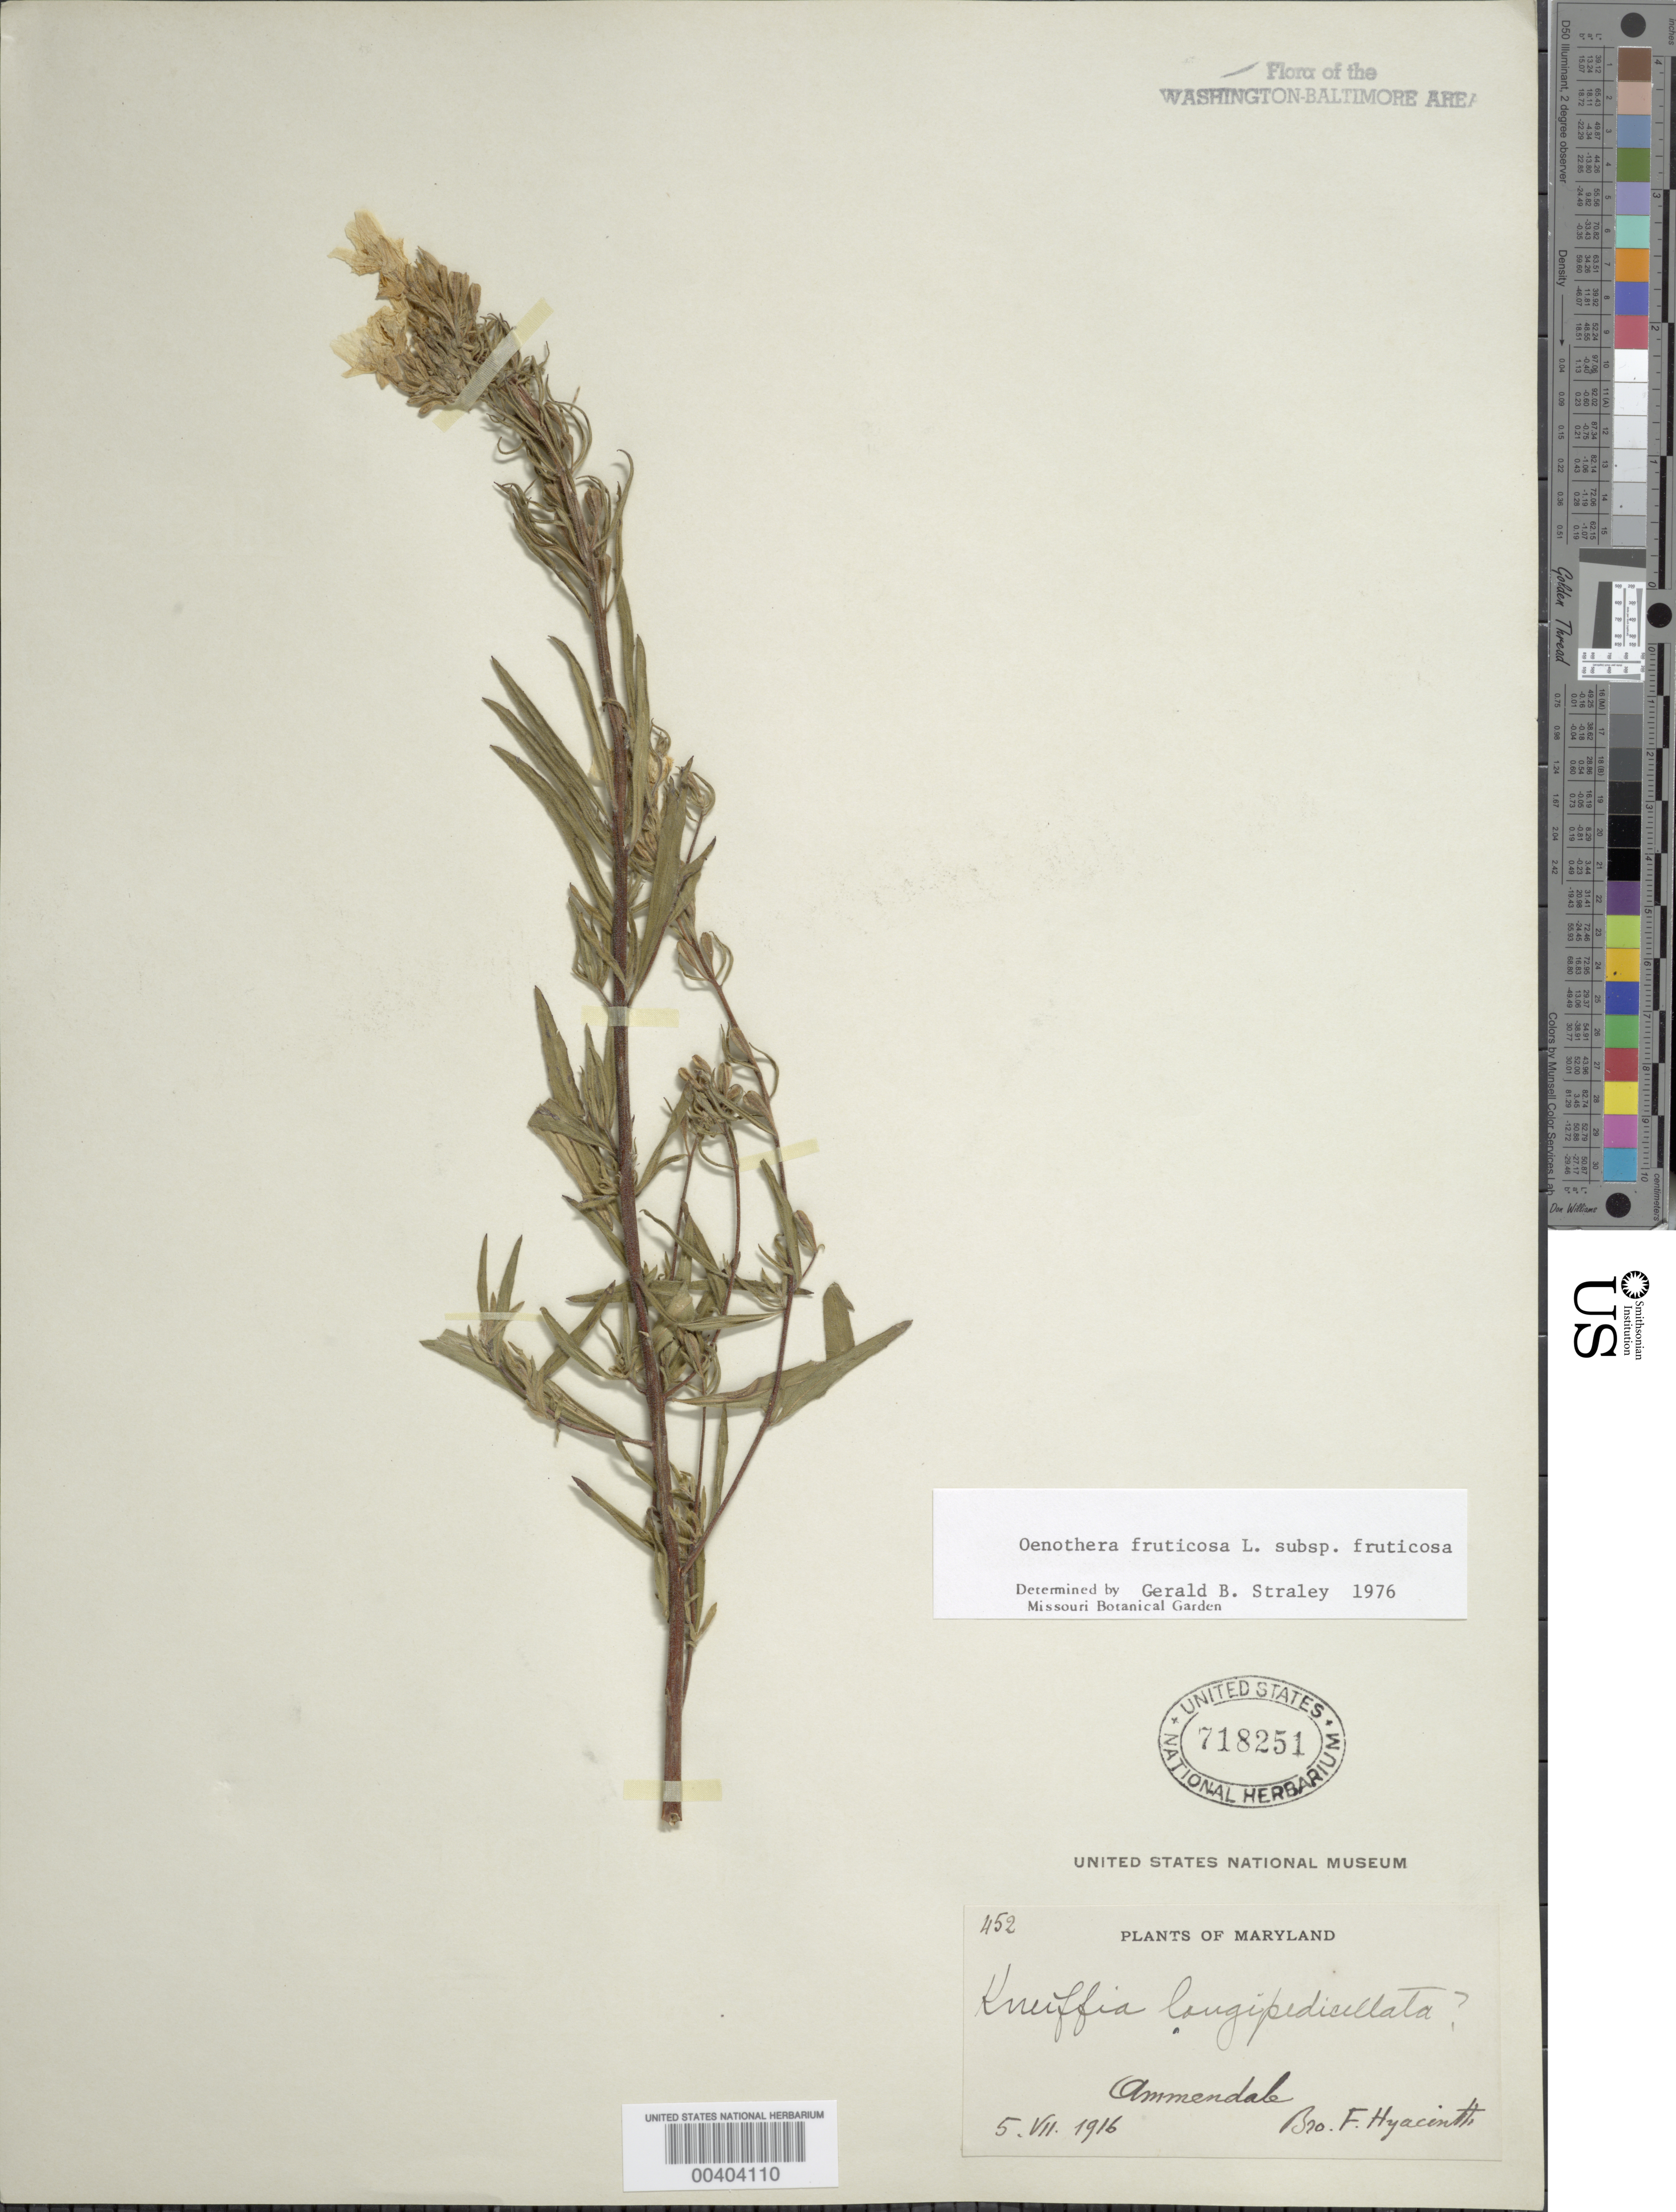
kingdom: Plantae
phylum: Tracheophyta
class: Magnoliopsida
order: Myrtales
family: Onagraceae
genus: Oenothera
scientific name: Oenothera fruticosa subsp. fruticosa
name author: L.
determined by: Straley, G. B.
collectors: F. Hyacinth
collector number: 452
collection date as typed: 05 Jul 1916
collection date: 1916-07-05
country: United States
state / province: Maryland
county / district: Prince George's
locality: Ammendale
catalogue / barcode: US 718251